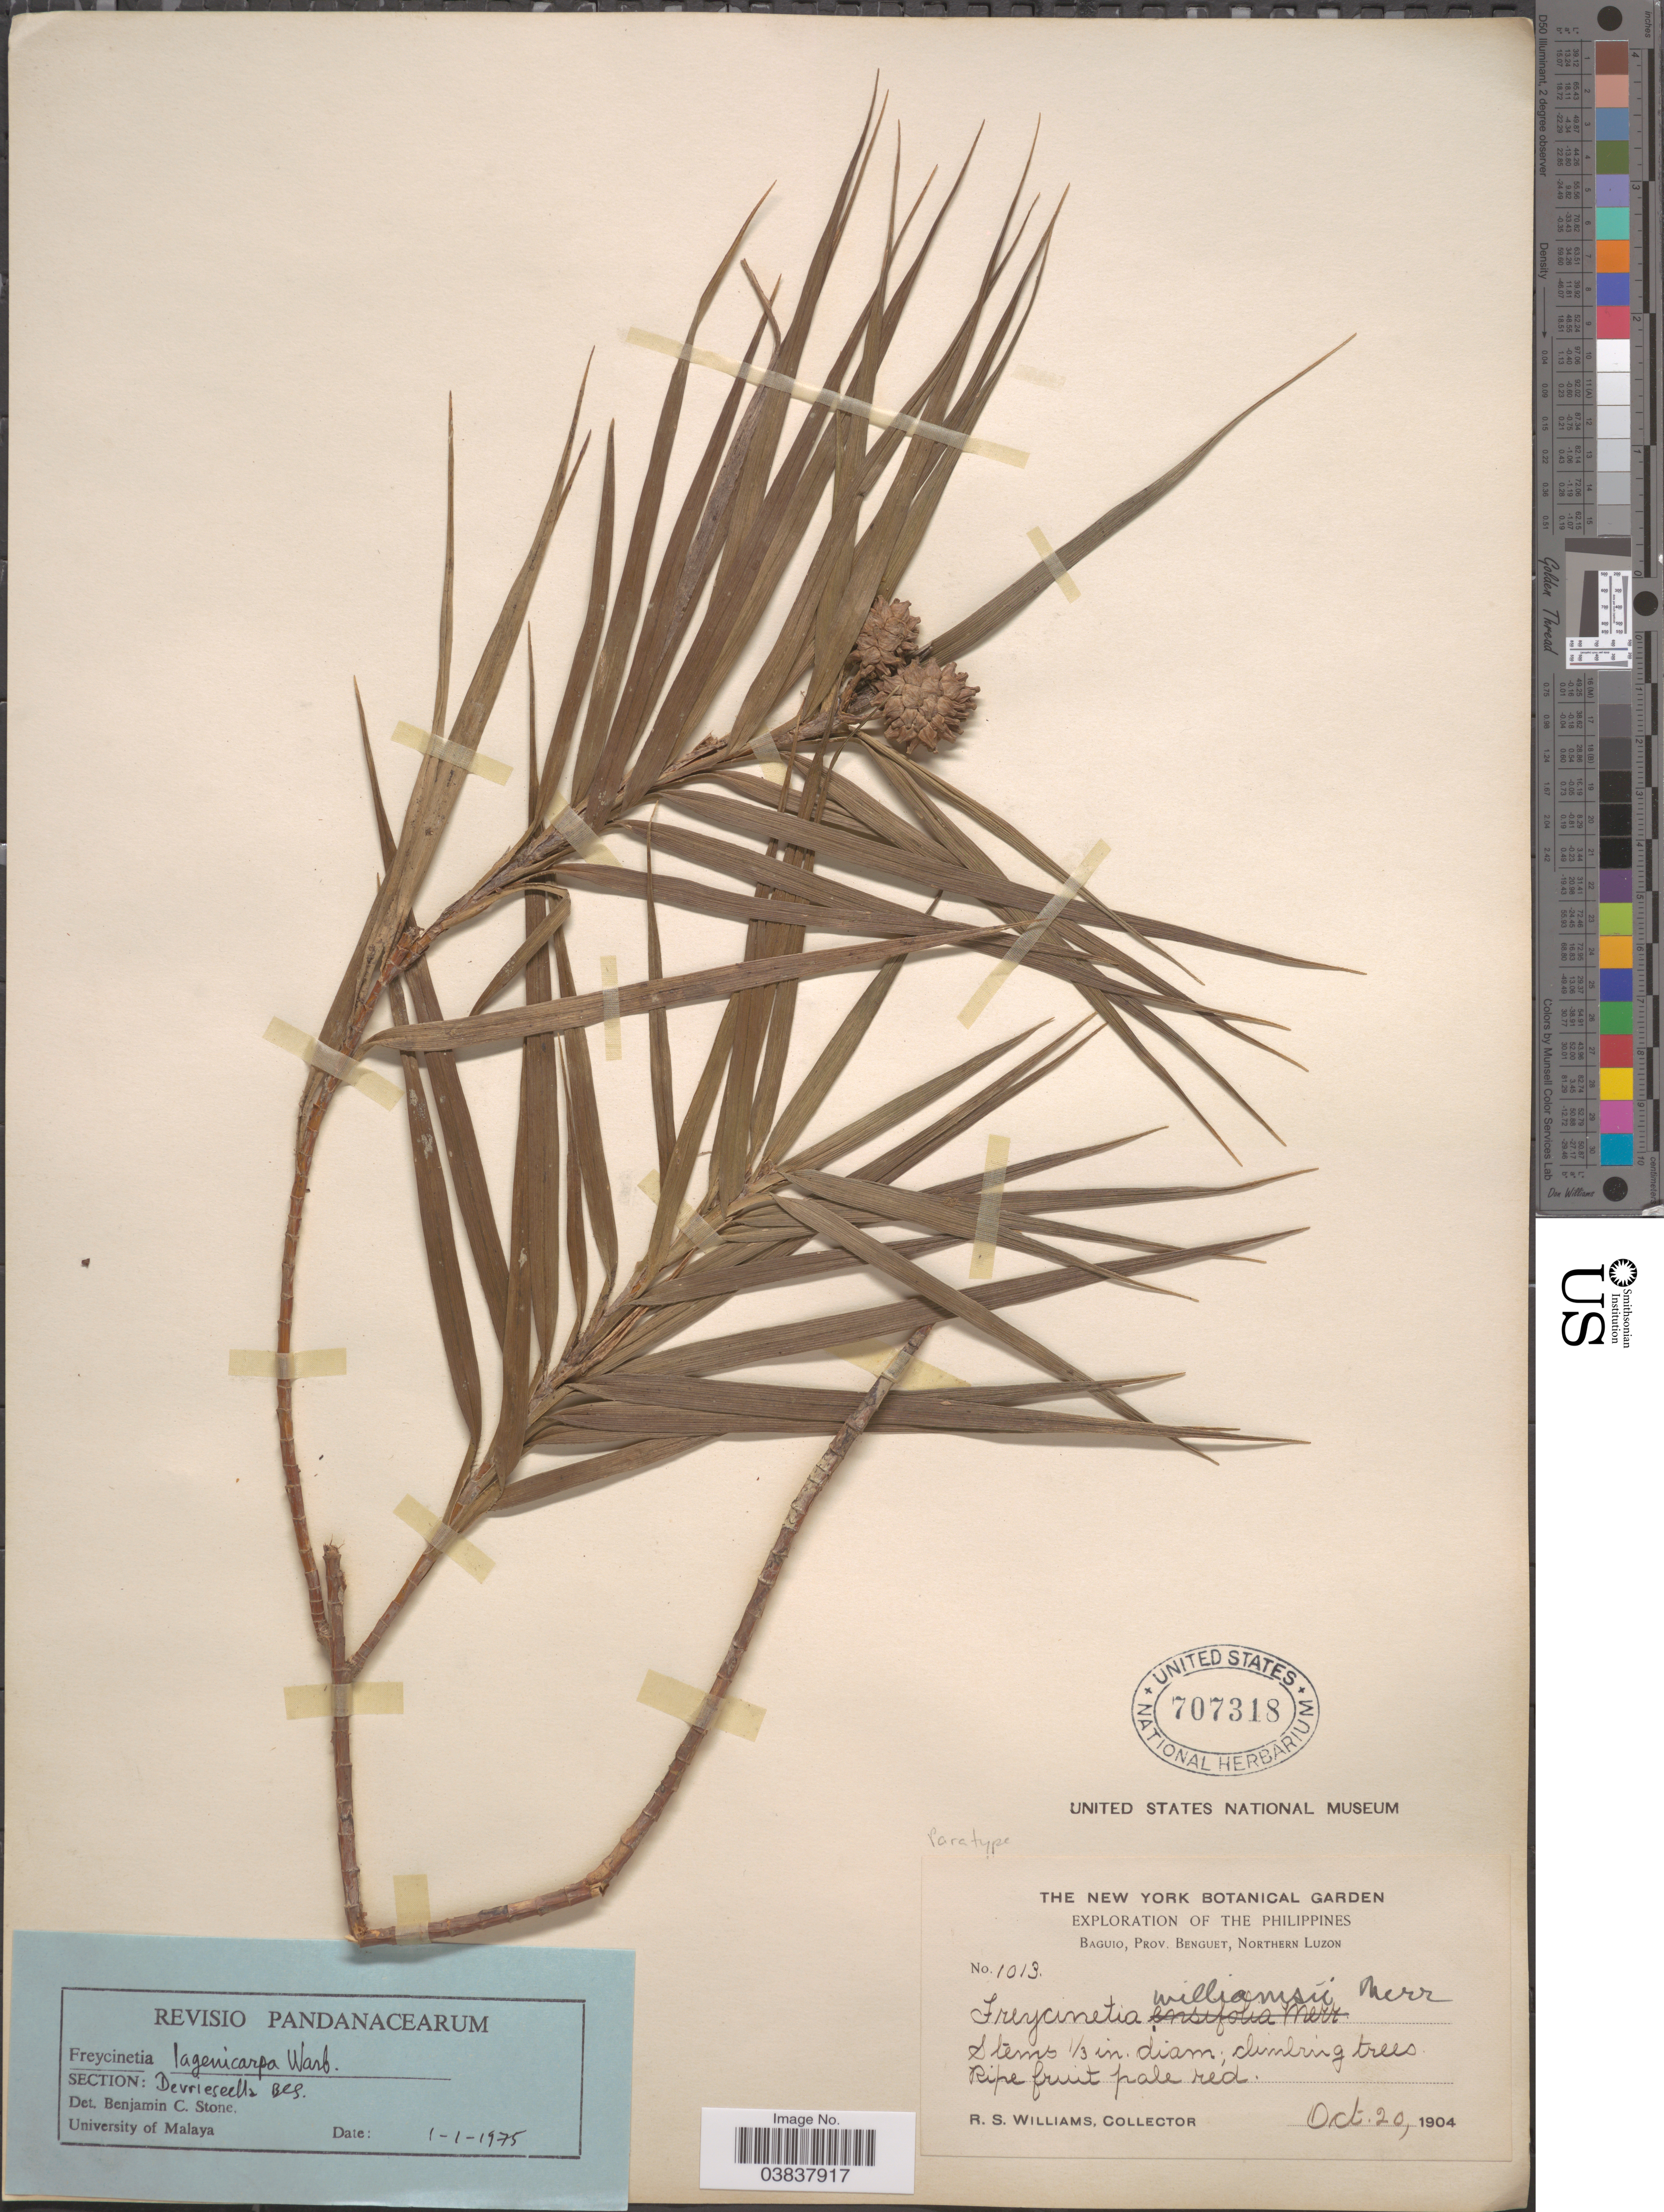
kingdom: Plantae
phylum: Tracheophyta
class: Liliopsida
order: Pandanales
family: Pandanaceae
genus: Freycinetia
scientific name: Freycinetia lagenicarpa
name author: Warb.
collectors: R. S. Williams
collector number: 1013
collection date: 1904-10-20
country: Philippines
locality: Baguio, Prov. Benguet, Northern Luzon.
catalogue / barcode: US 707318